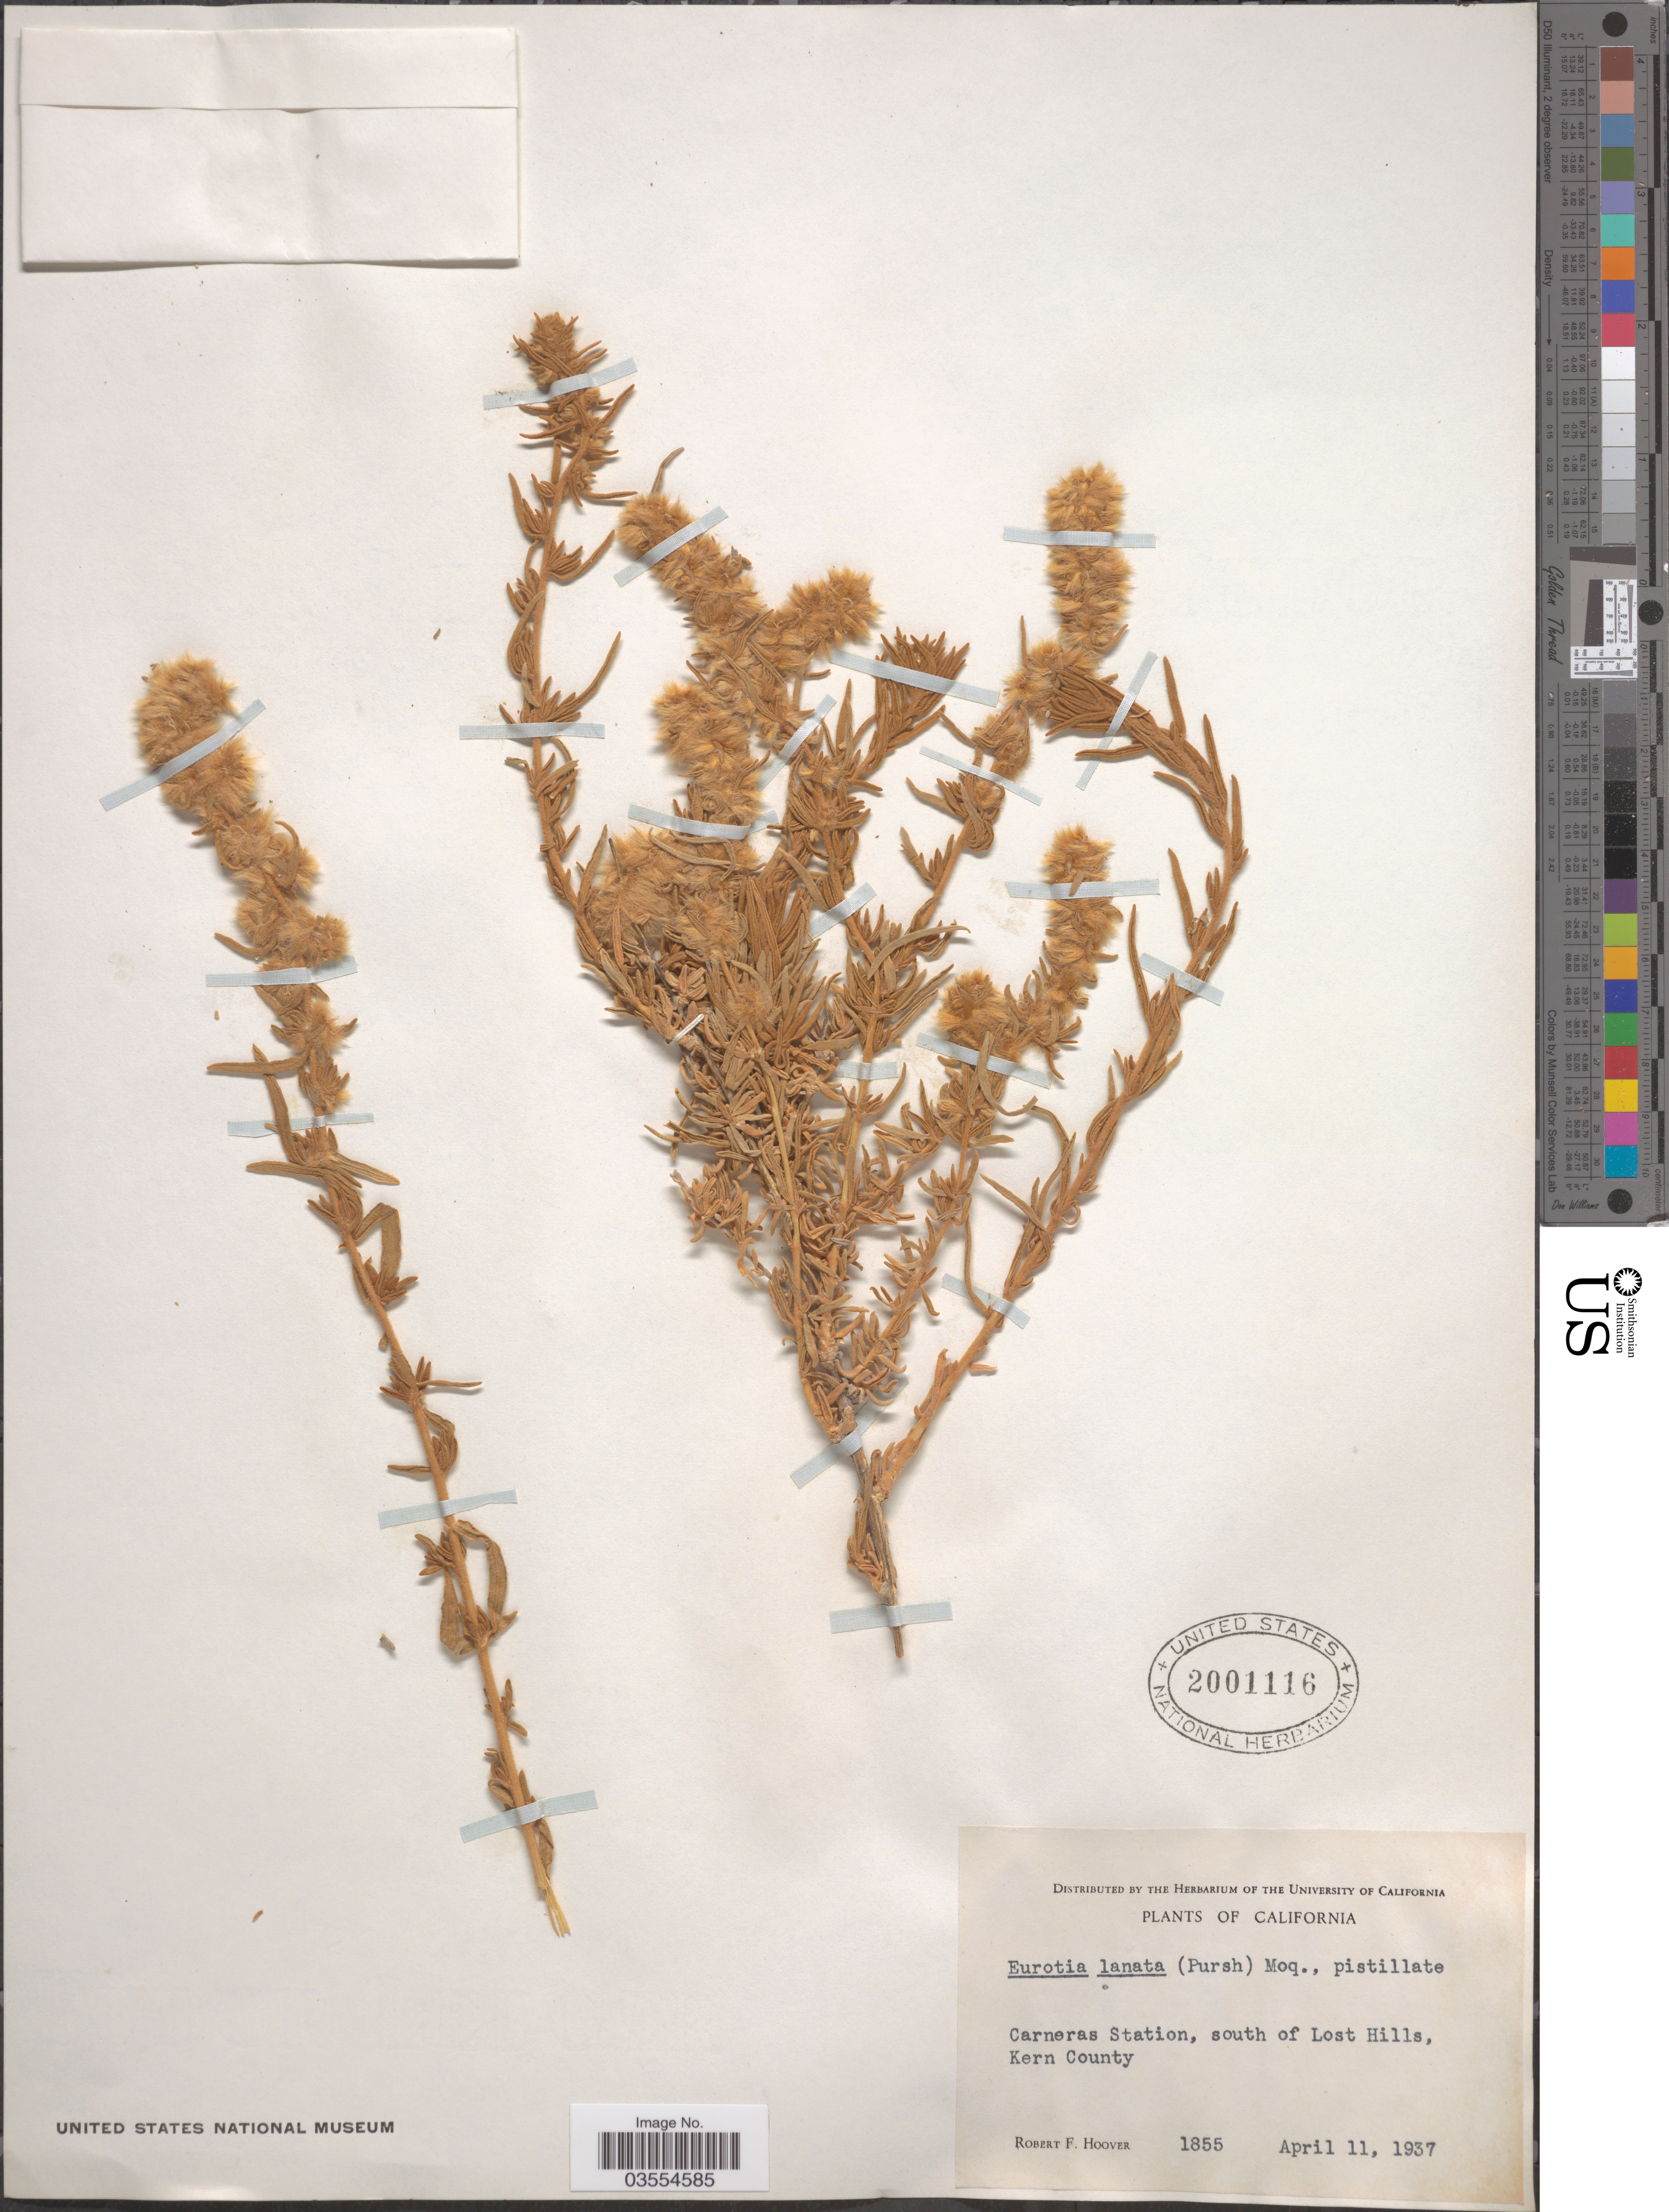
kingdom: Plantae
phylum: Tracheophyta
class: Magnoliopsida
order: Caryophyllales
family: Amaranthaceae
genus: Krascheninnikovia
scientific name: Krascheninnikovia lanata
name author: (Pursh) A. Meeuse & A.Smit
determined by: U.S. National Herbarium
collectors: R. F. Hoover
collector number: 1855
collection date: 1937-04-11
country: United States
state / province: California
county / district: Kern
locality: Carneras Station, south of Lost Hills, Kern County.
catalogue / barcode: US 2001116